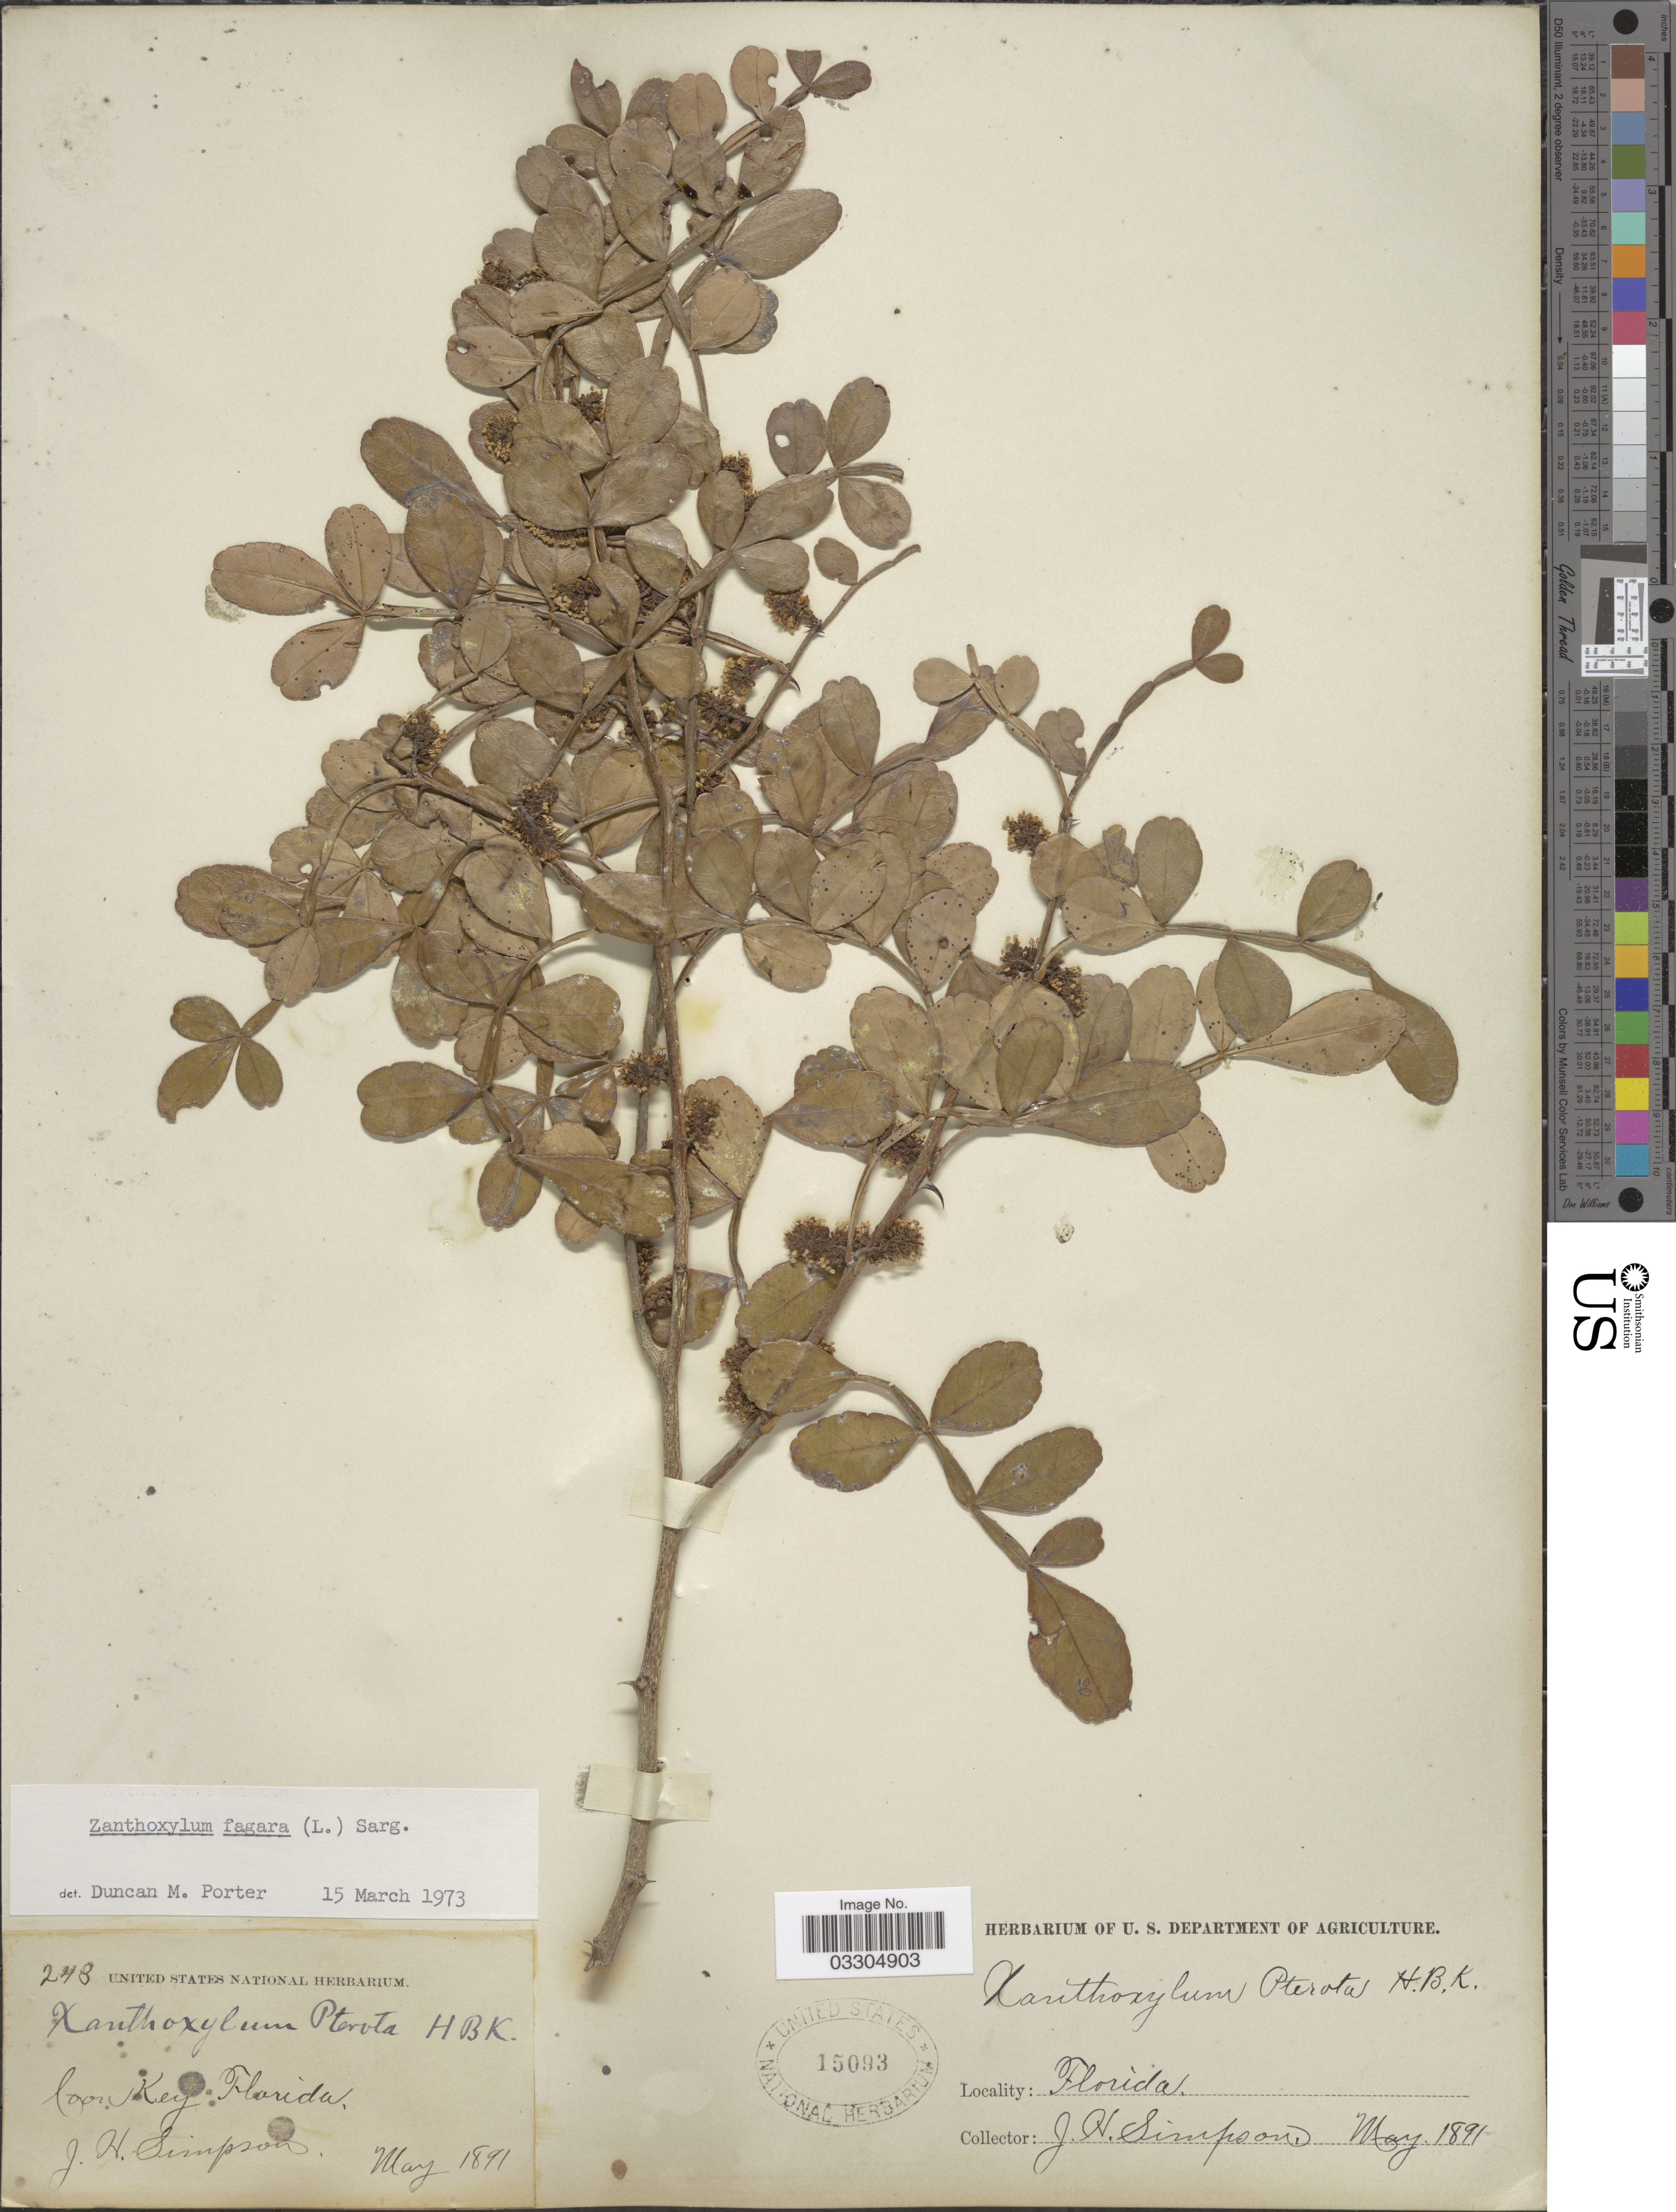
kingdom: Plantae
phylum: Tracheophyta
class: Magnoliopsida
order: Sapindales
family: Rutaceae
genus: Zanthoxylum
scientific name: Zanthoxylum fagara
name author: (L.) Sarg.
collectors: J. H. Simpson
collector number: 248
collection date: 1891-05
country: United States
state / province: Florida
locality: Coon Key.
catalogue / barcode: US 15093